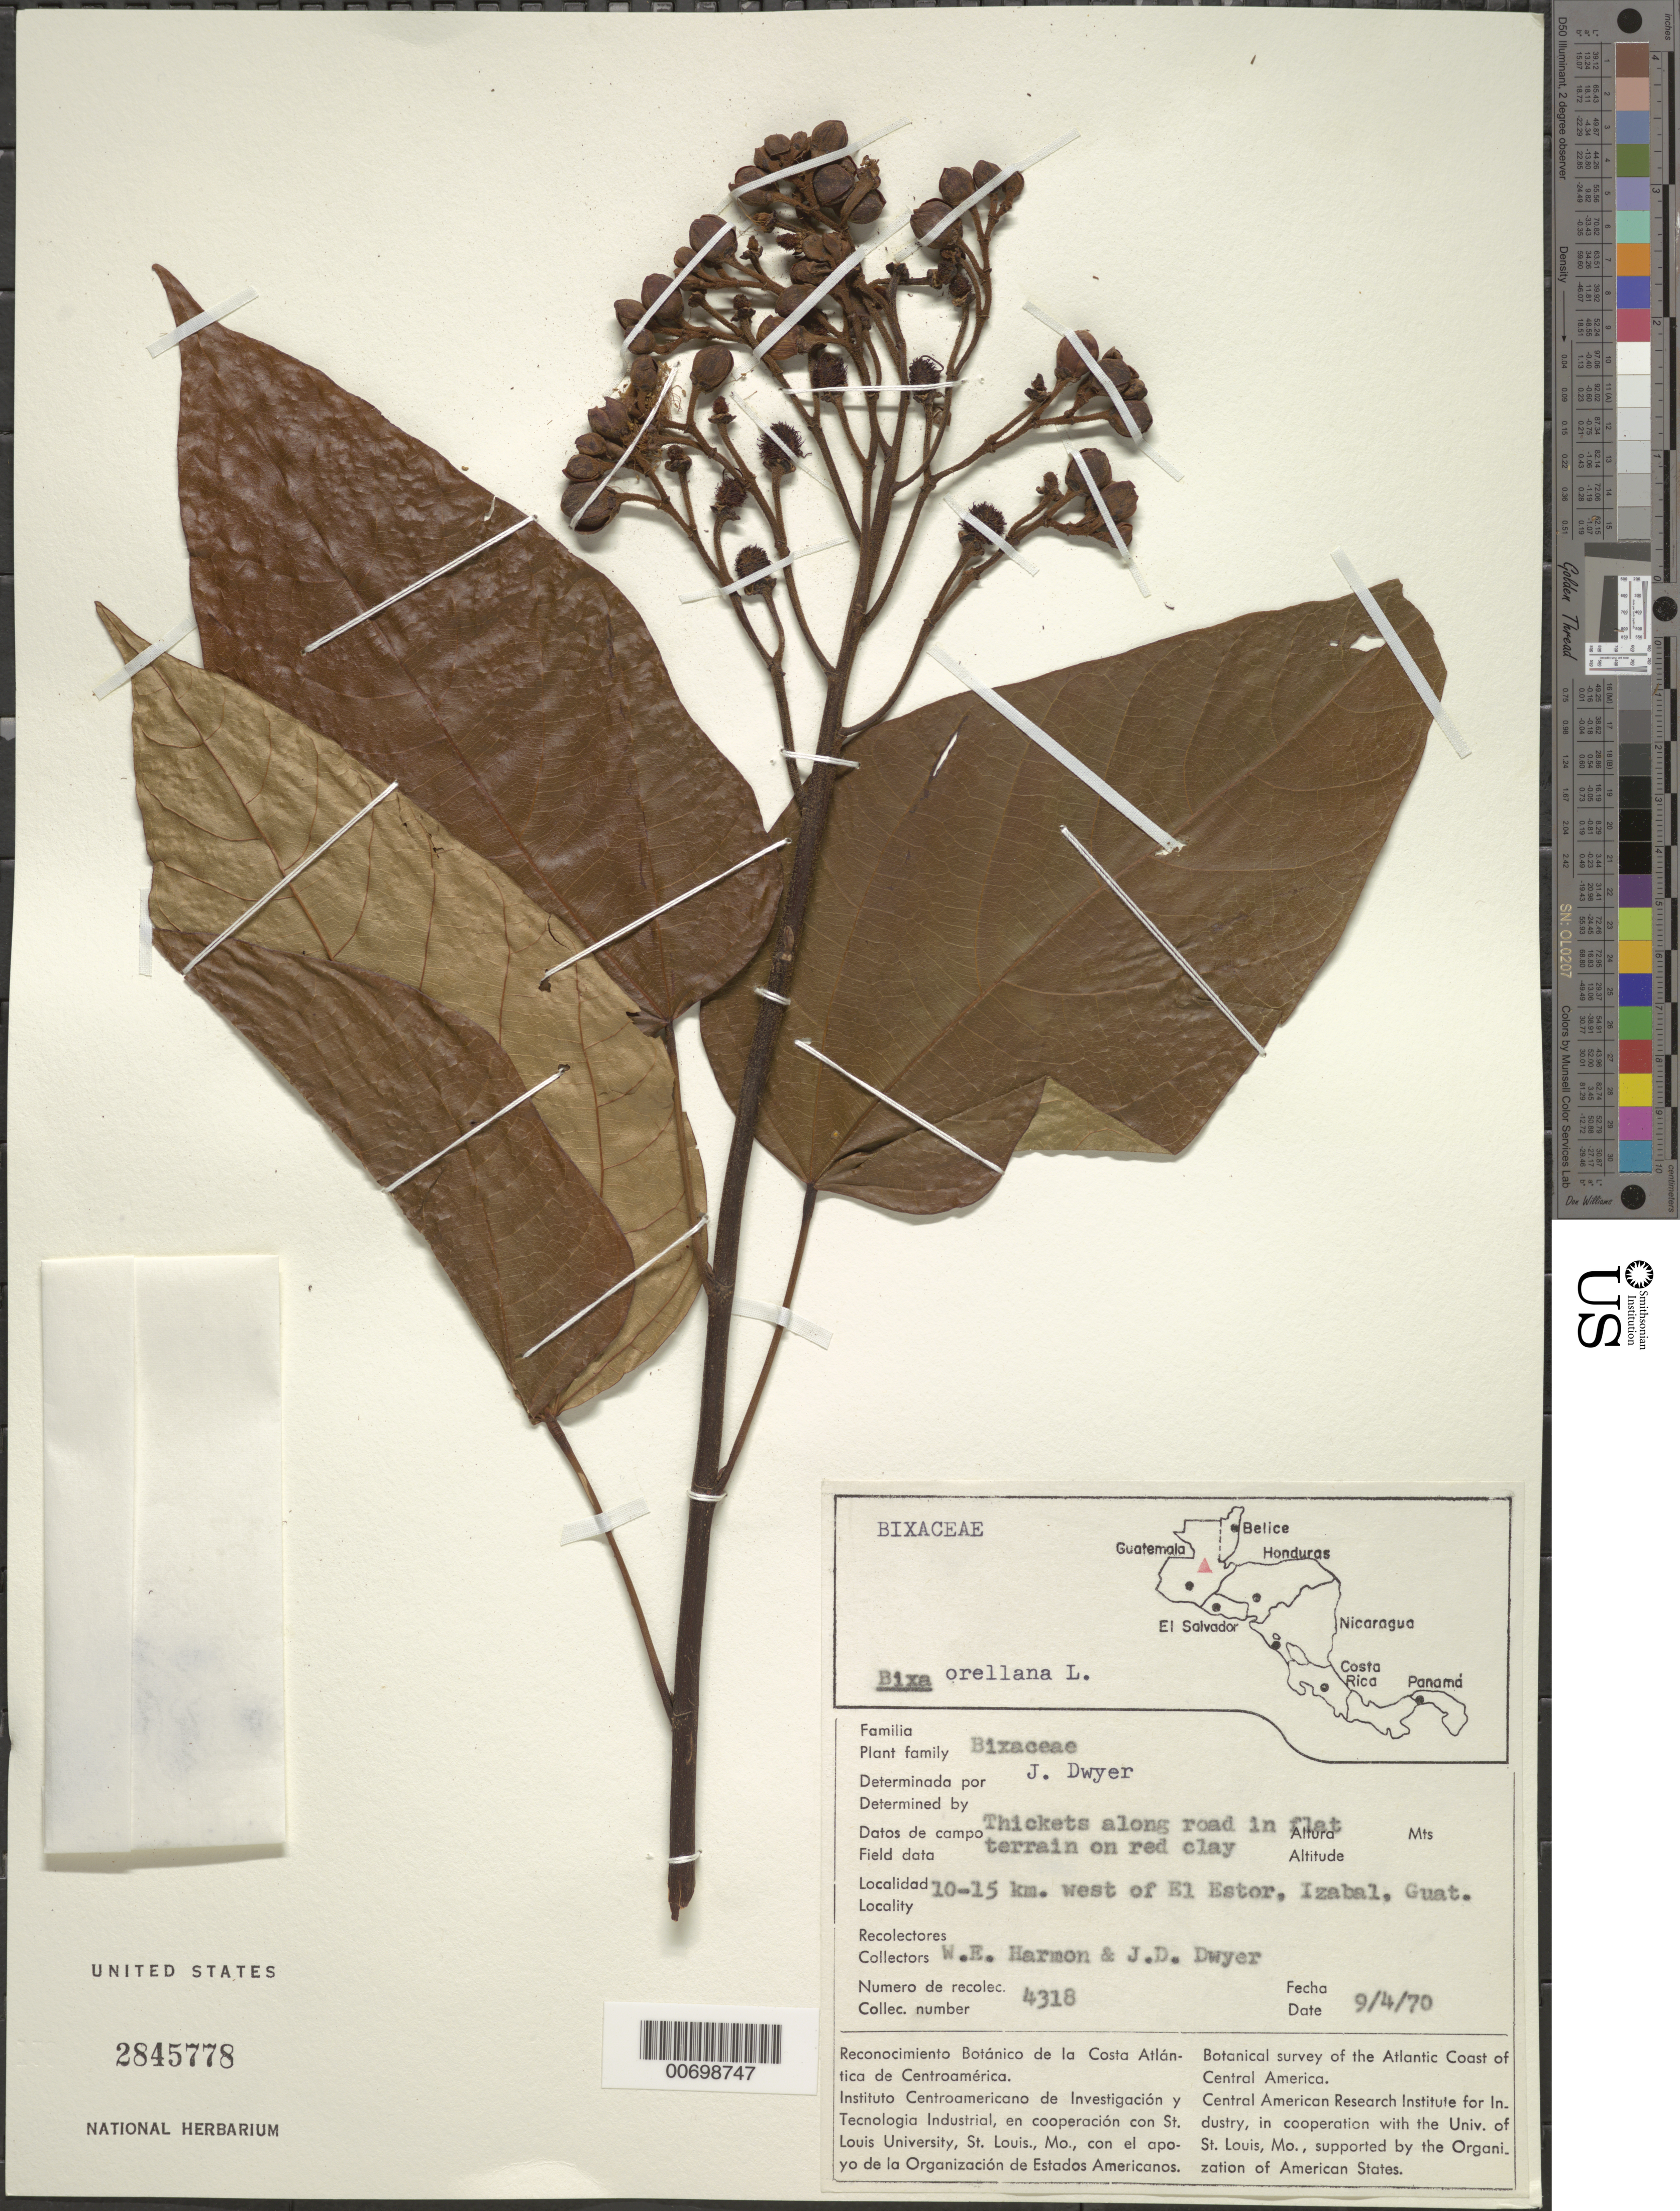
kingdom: Plantae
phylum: Tracheophyta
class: Magnoliopsida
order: Malvales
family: Bixaceae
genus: Bixa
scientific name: Bixa orellana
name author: L.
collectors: W. E. Harmon & J. D. Dwyer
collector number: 4318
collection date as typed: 09 Apr 1970 or 04 Apr 1970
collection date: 1970-04-04 or 1970-04-09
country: Guatemala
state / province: Izabal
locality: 10-15 km west of El Estor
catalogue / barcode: US 2845778